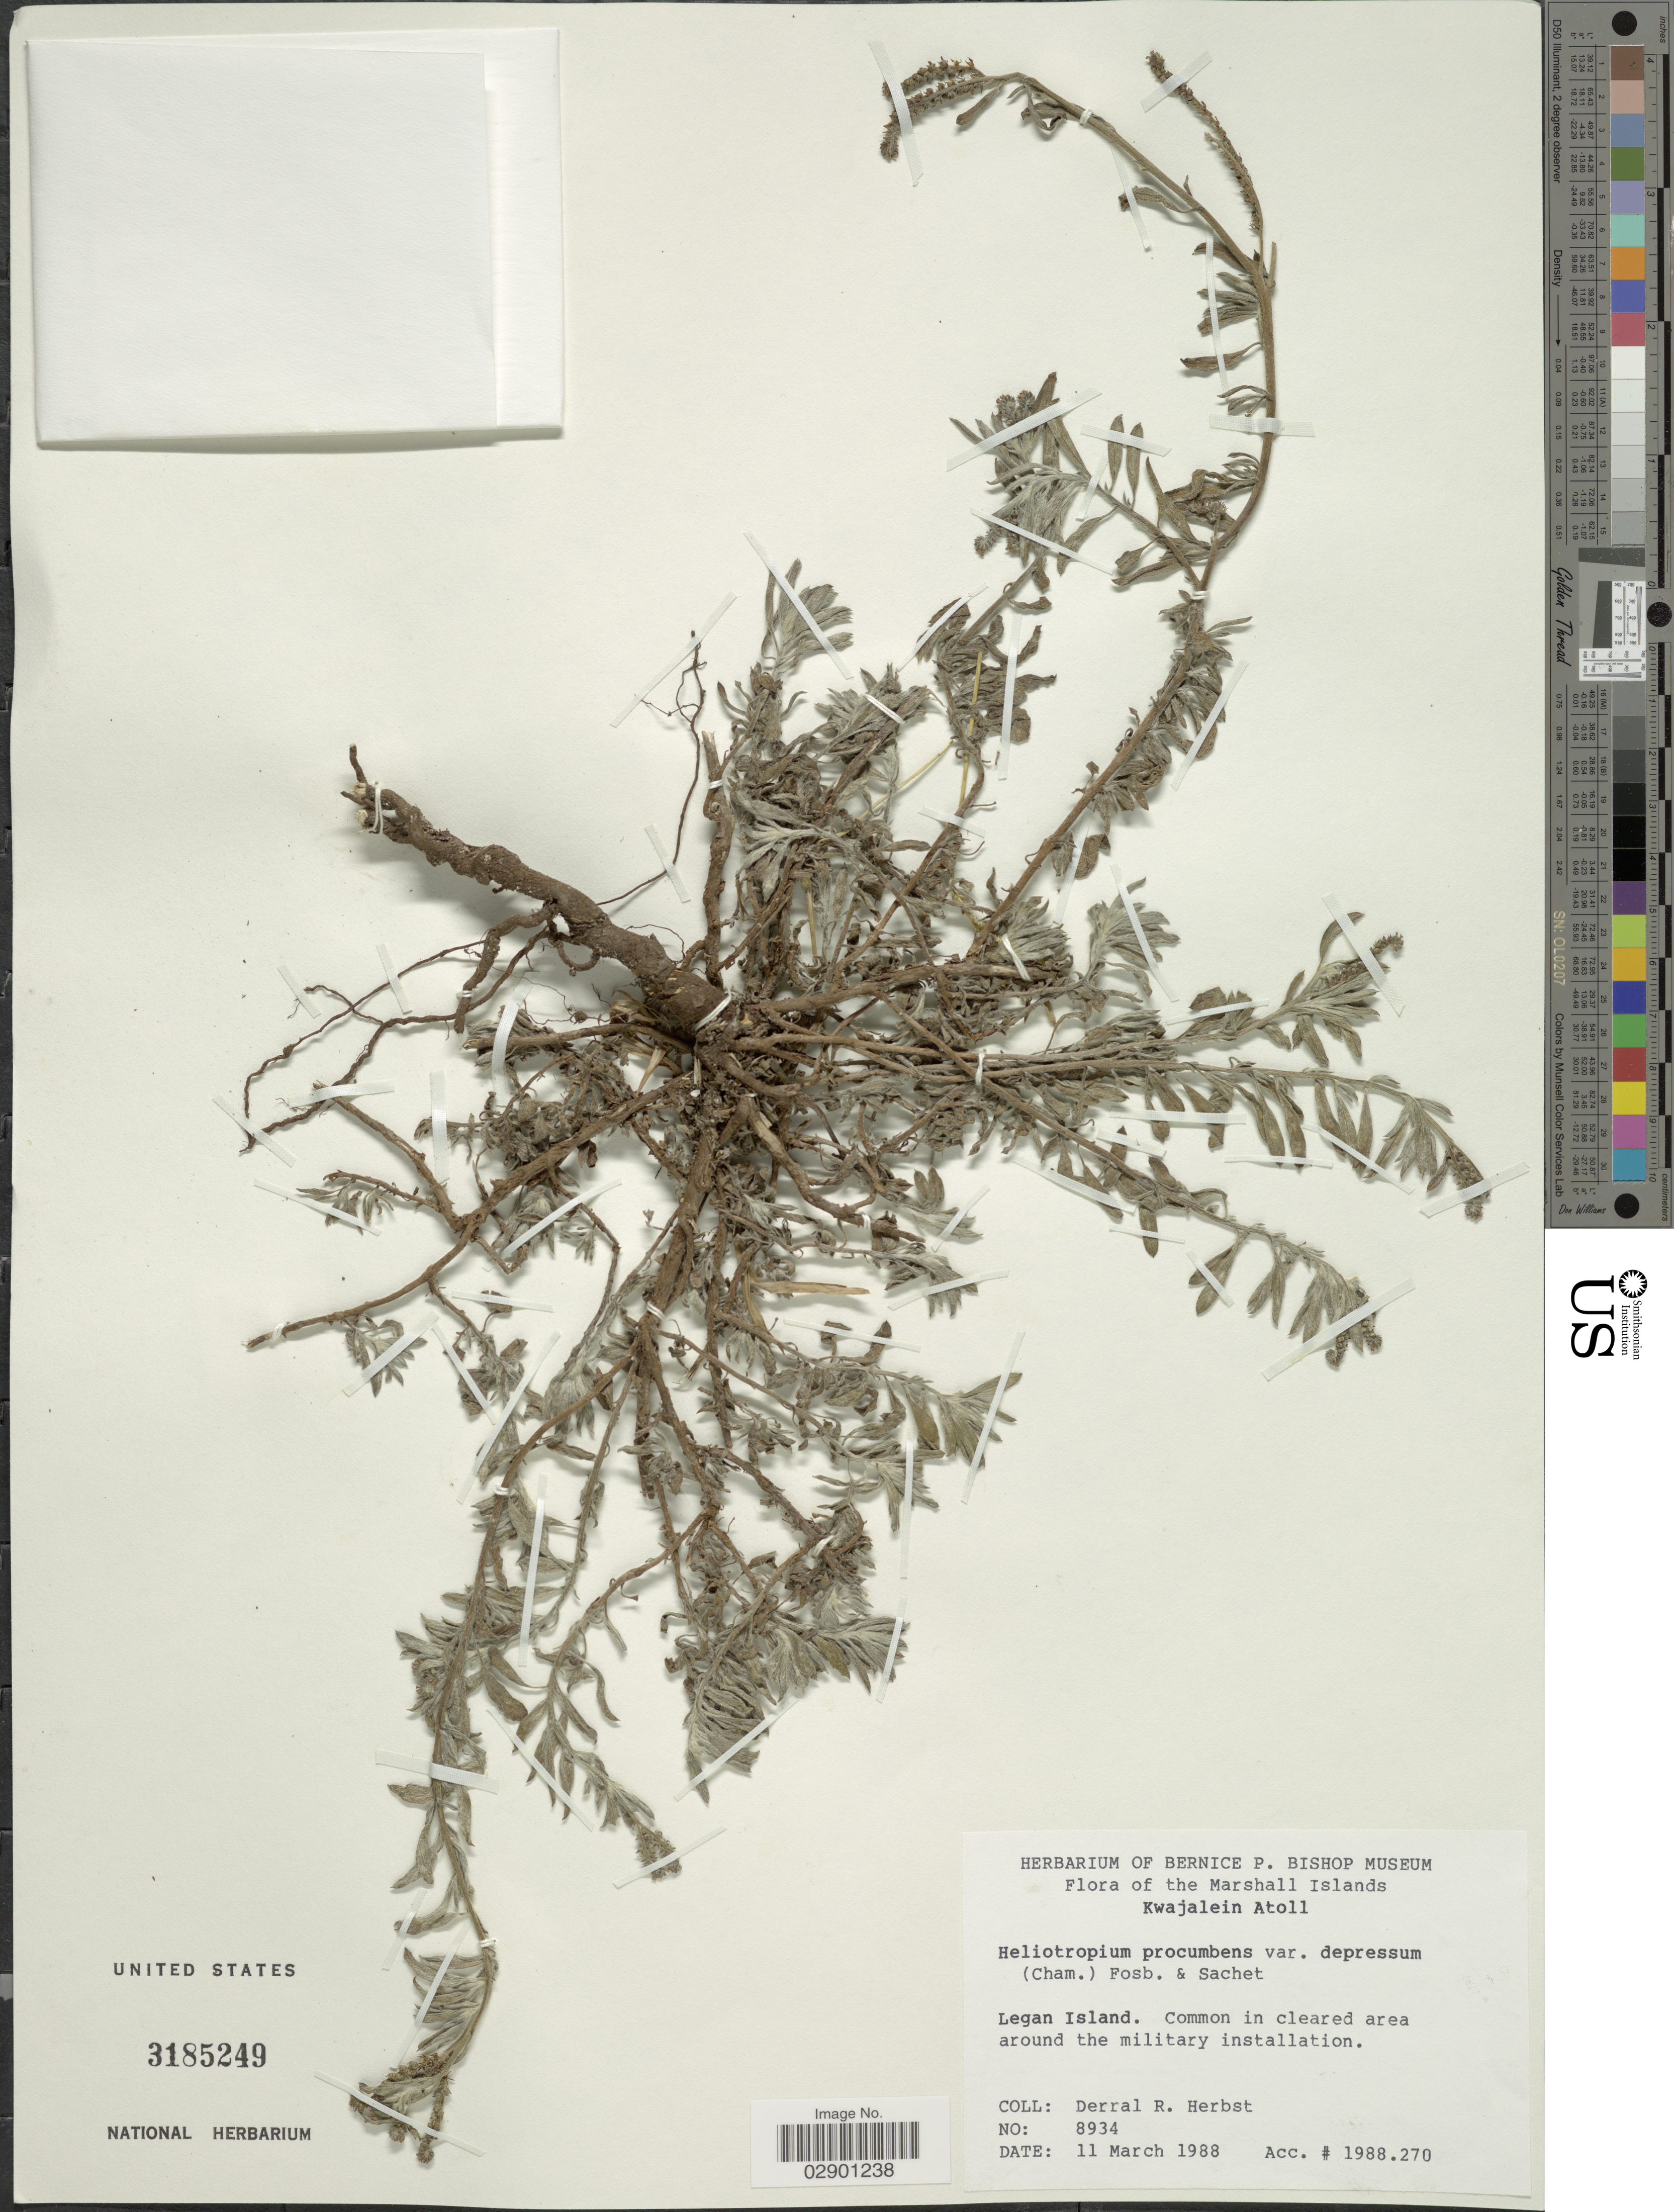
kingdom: Plantae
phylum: Tracheophyta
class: Magnoliopsida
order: Boraginales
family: Heliotropiaceae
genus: Heliotropium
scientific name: Heliotropium procumbens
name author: Mill.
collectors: D. R. Herbst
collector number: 8934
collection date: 1988-03-11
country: Marshall Islands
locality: Kwajalein Atoll. Legan Island. Common in cleared area around the military installation.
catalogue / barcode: US 3185249